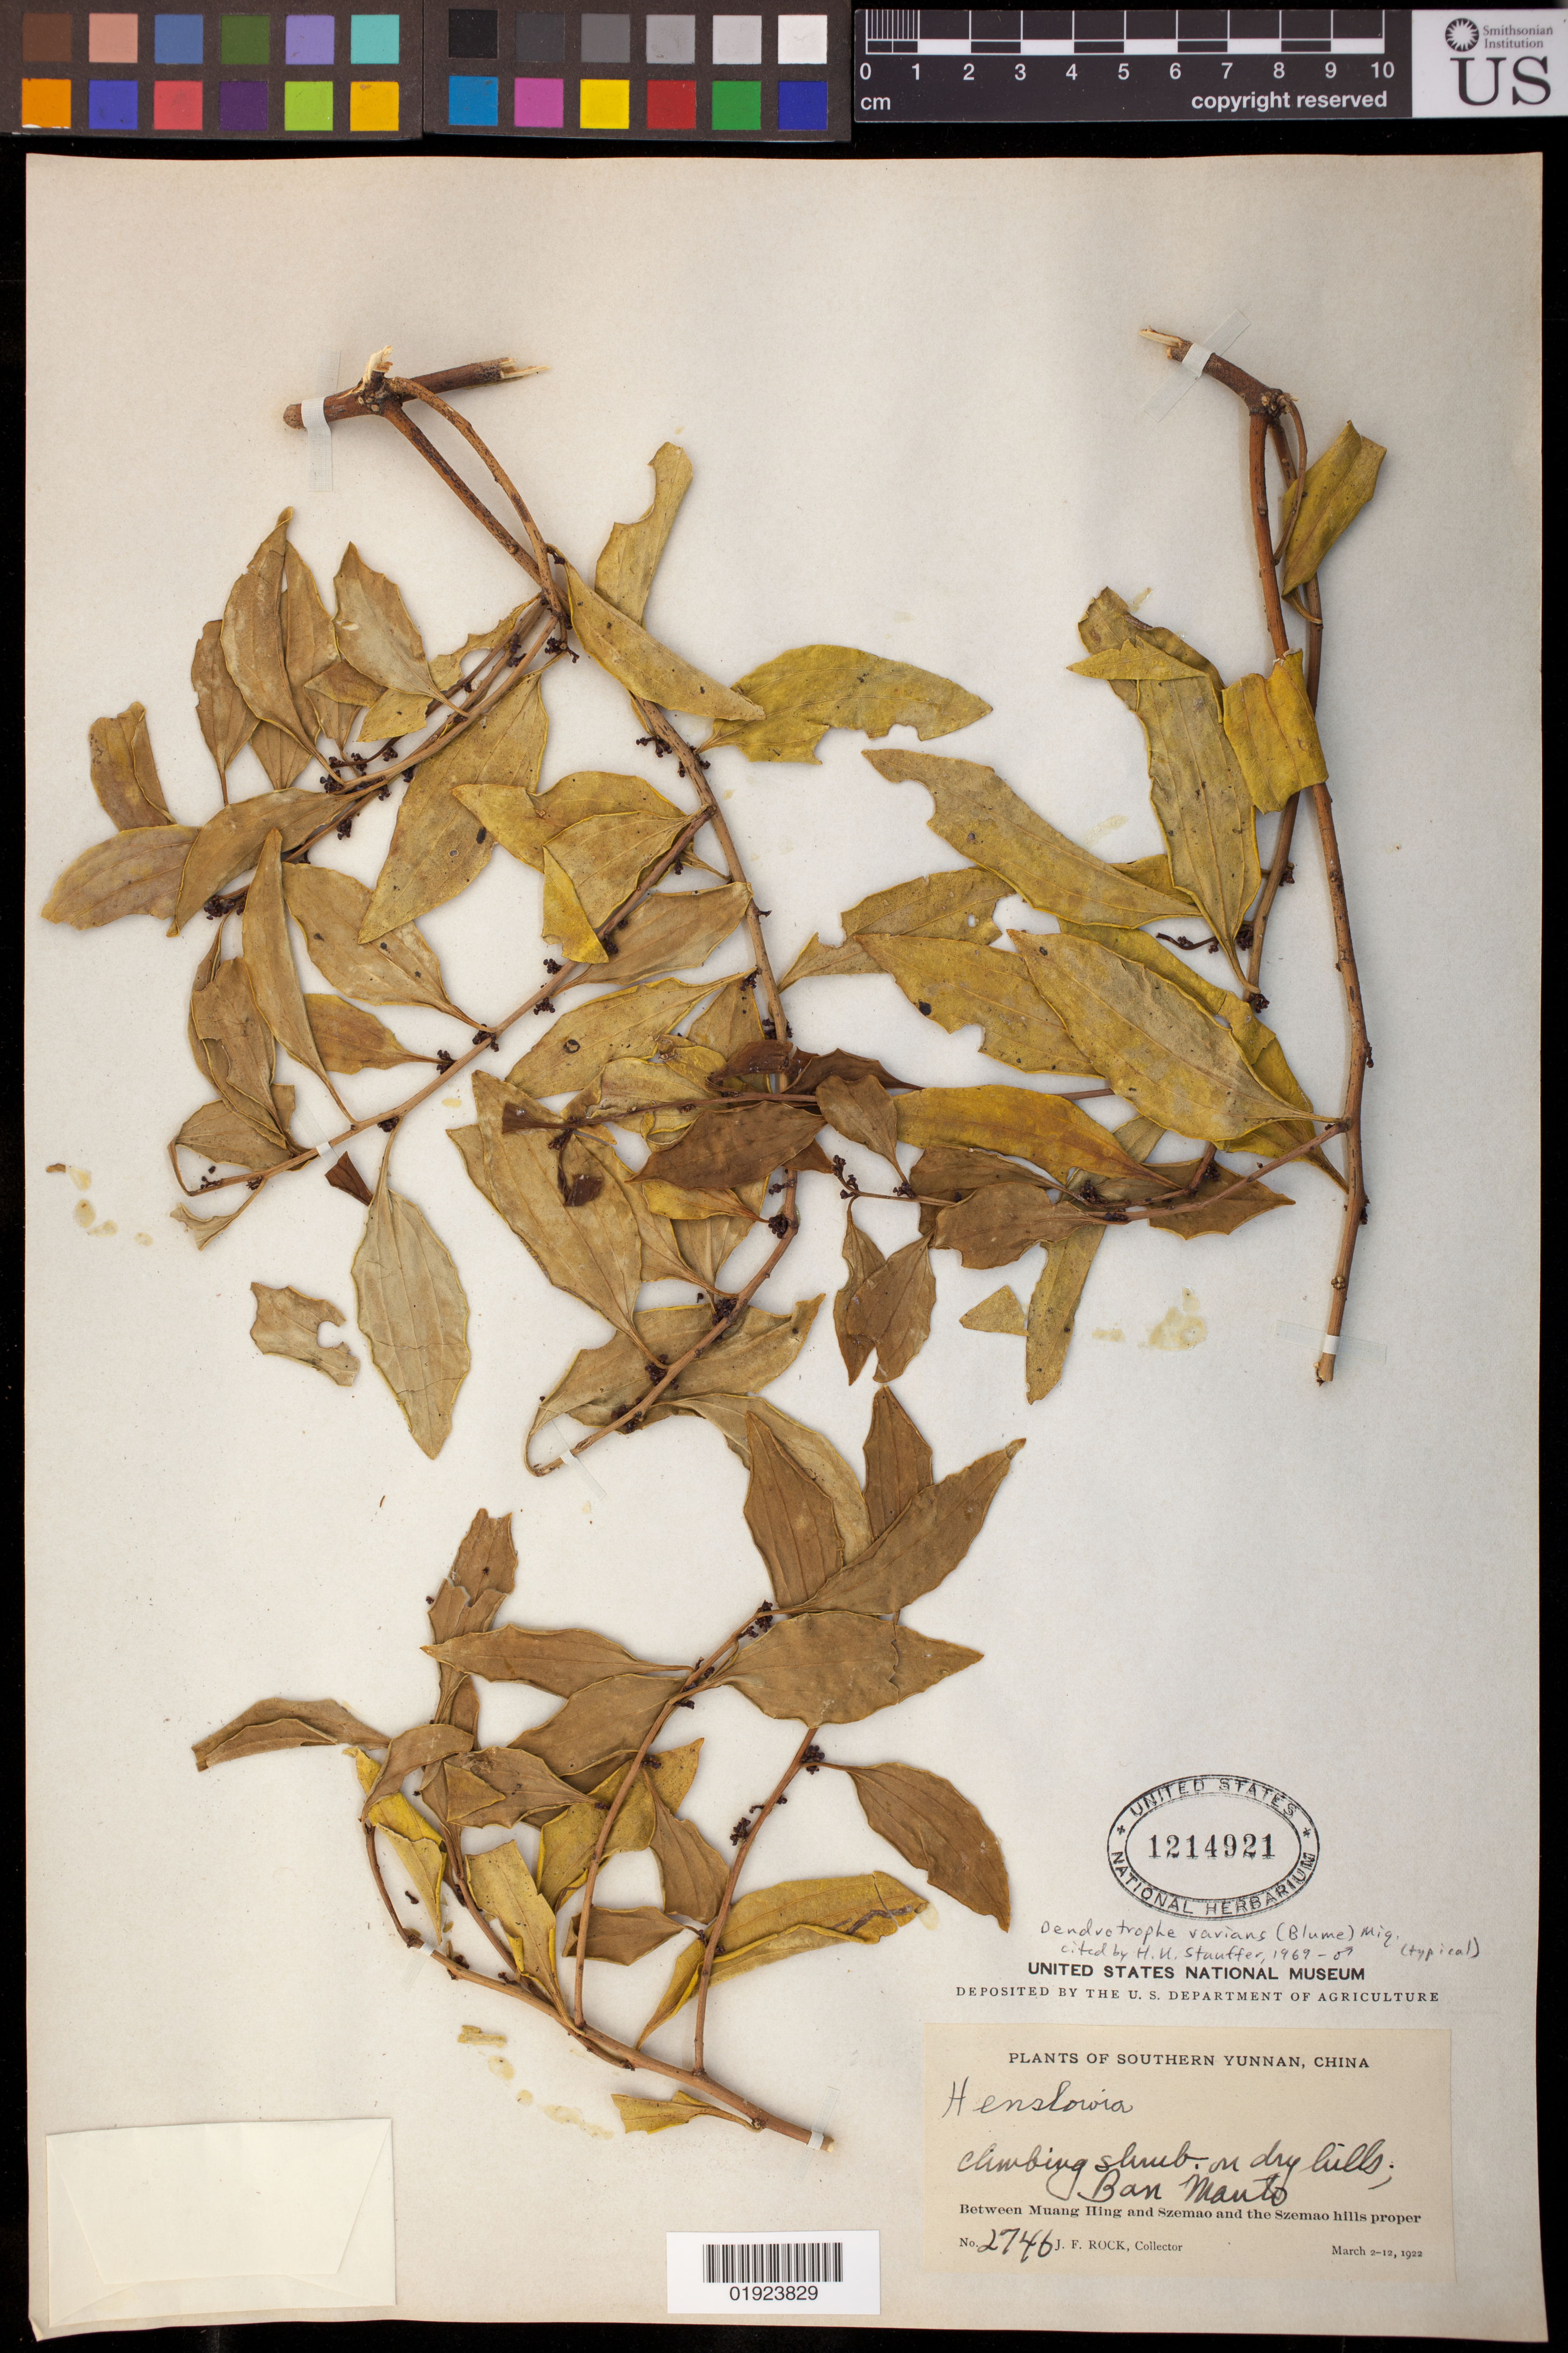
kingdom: Plantae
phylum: Tracheophyta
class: Magnoliopsida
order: Santalales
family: Amphorogynaceae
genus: Dendrotrophe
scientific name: Dendrotrophe varians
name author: (Blume) Miq.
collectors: J. Rock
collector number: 2746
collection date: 1922-03-02/1922-03-12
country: China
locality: Plants of Southern Yunnan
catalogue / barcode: US 1214921